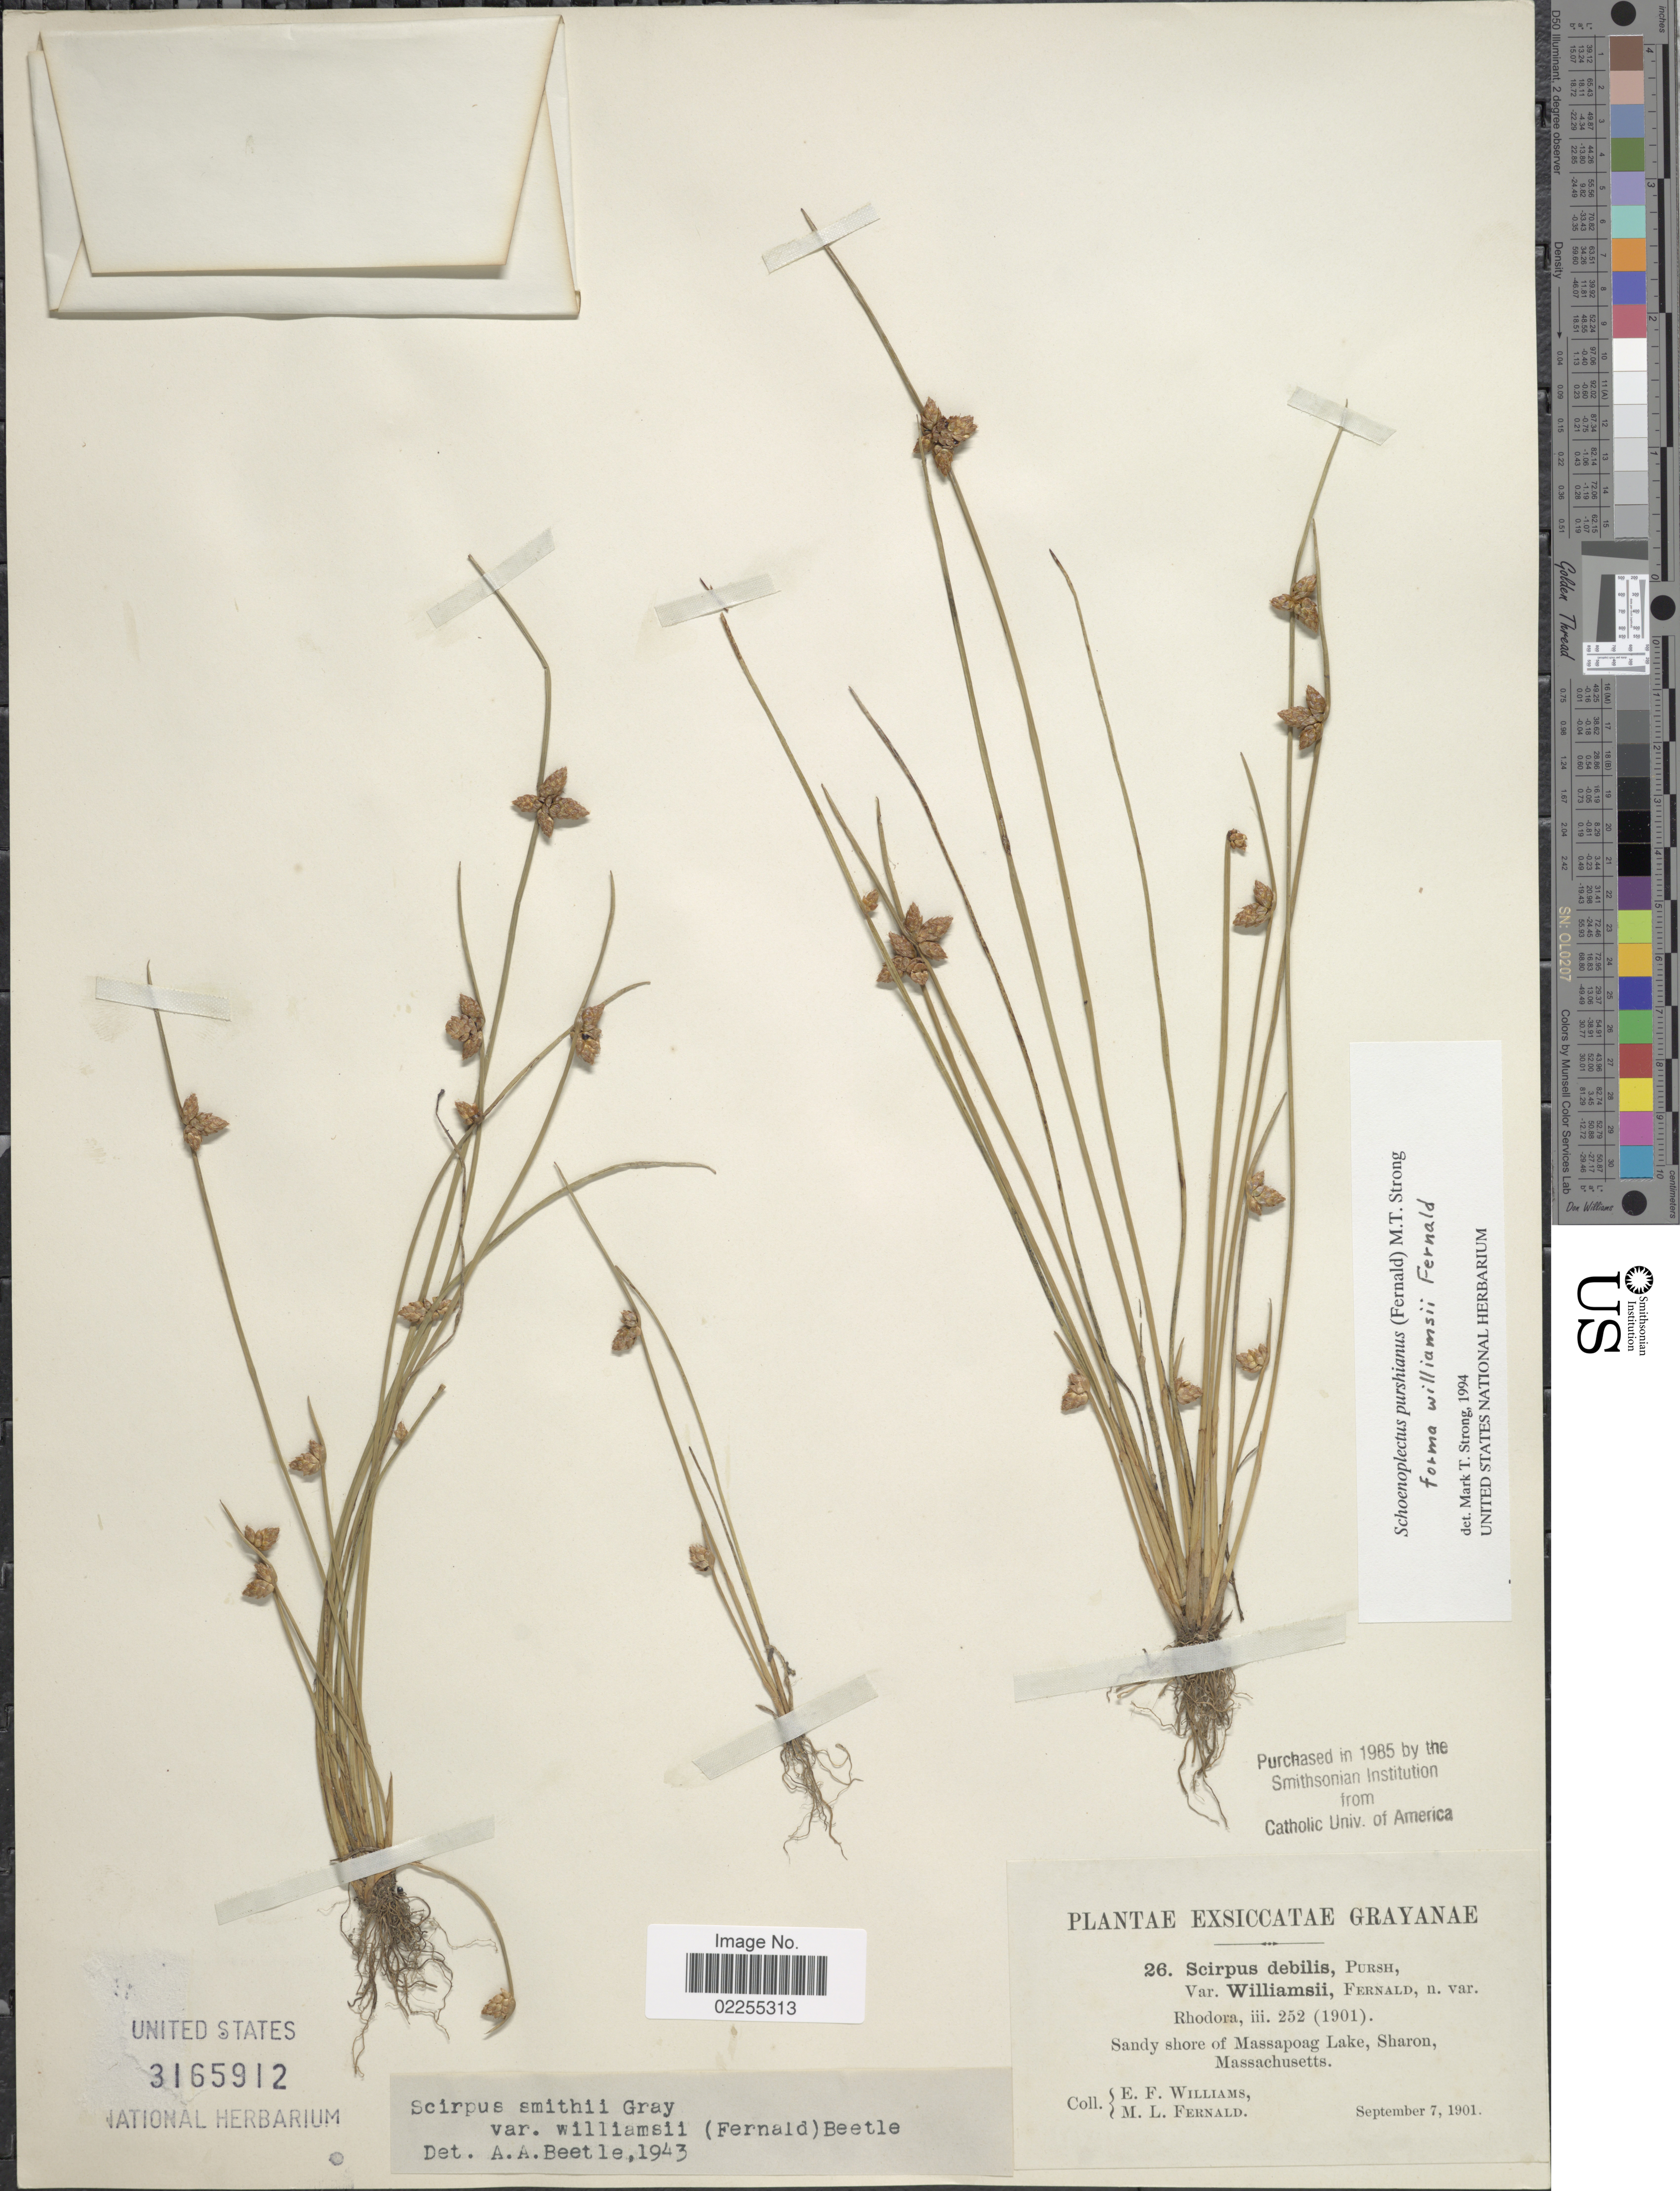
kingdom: Plantae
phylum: Tracheophyta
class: Liliopsida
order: Poales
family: Cyperaceae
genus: Schoenoplectus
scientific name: Schoenoplectus purshianus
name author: (Fernald) M.T. Strong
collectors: E. Williams & M. L. Fernald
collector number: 26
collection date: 1901-09-07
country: United States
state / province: Massachusetts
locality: Sandy shore of Massapoag Lake, Sharon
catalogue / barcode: US 3165912